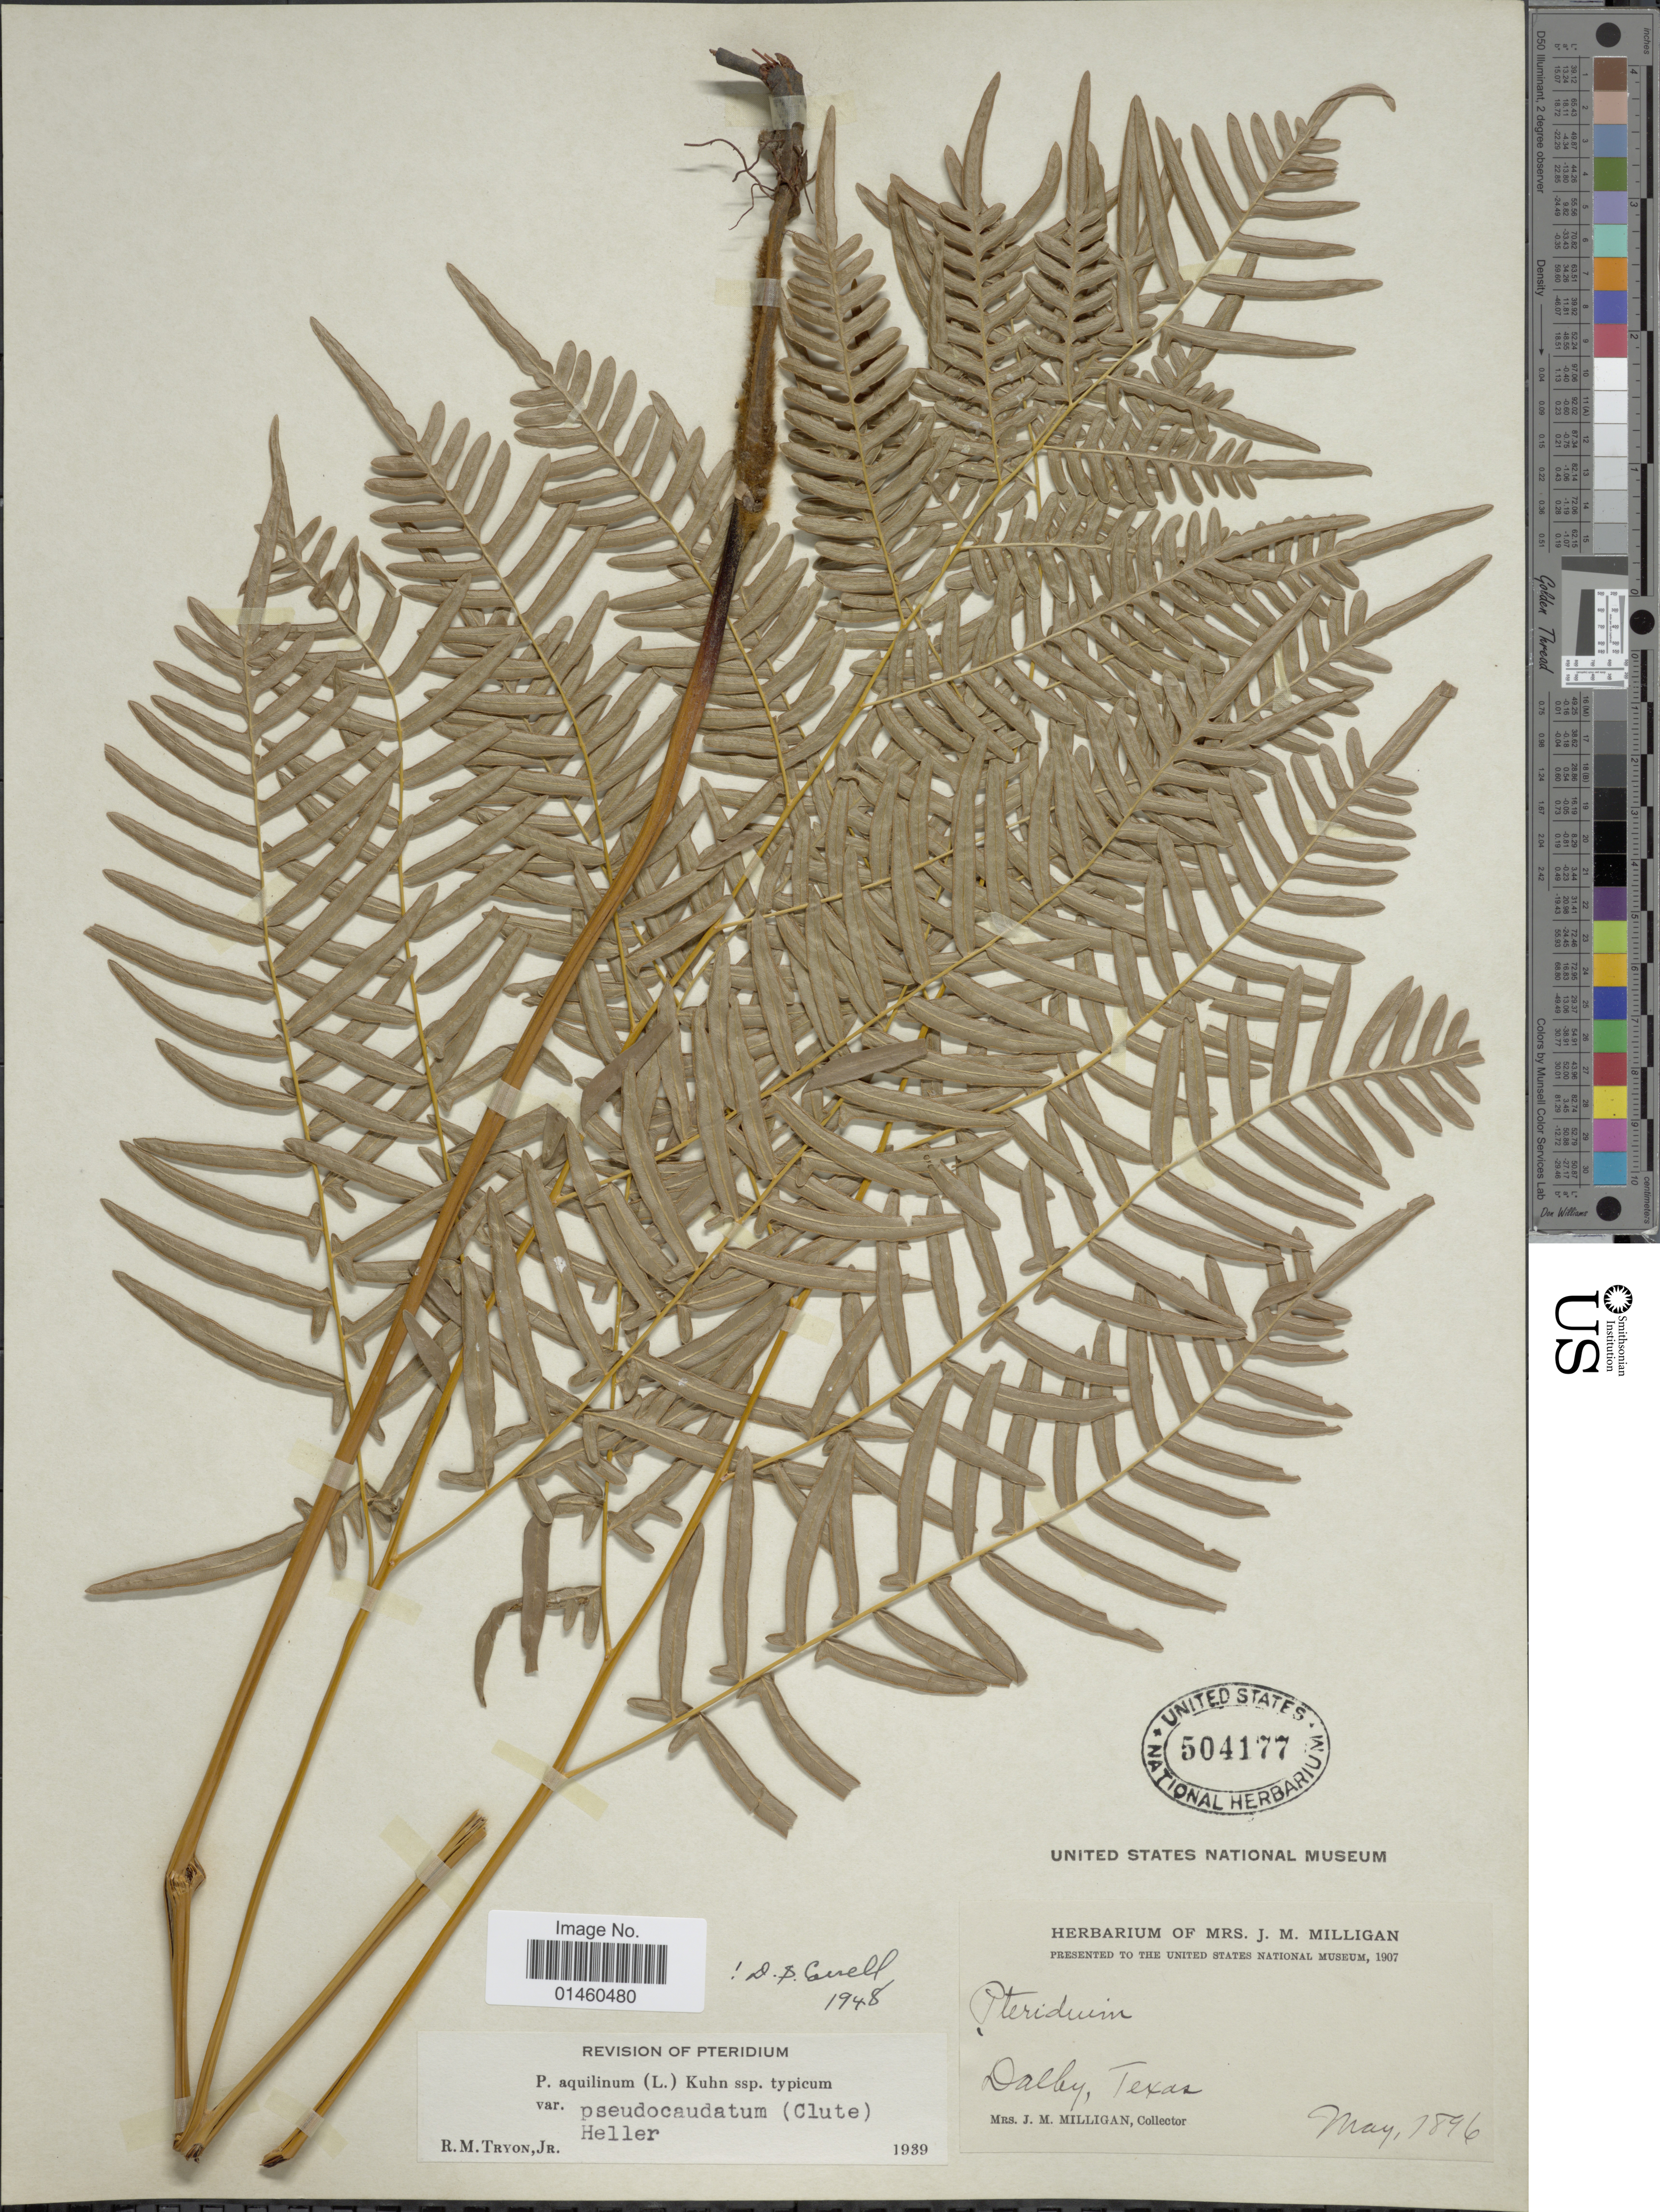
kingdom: Plantae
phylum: Tracheophyta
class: Polypodiopsida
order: Polypodiales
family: Dennstaedtiaceae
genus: Pteridium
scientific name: Pteridium aquilinum var. pseudocaudatum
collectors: J. Milligan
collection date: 1896-05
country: United States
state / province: Texas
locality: Dalby.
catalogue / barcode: US 504177